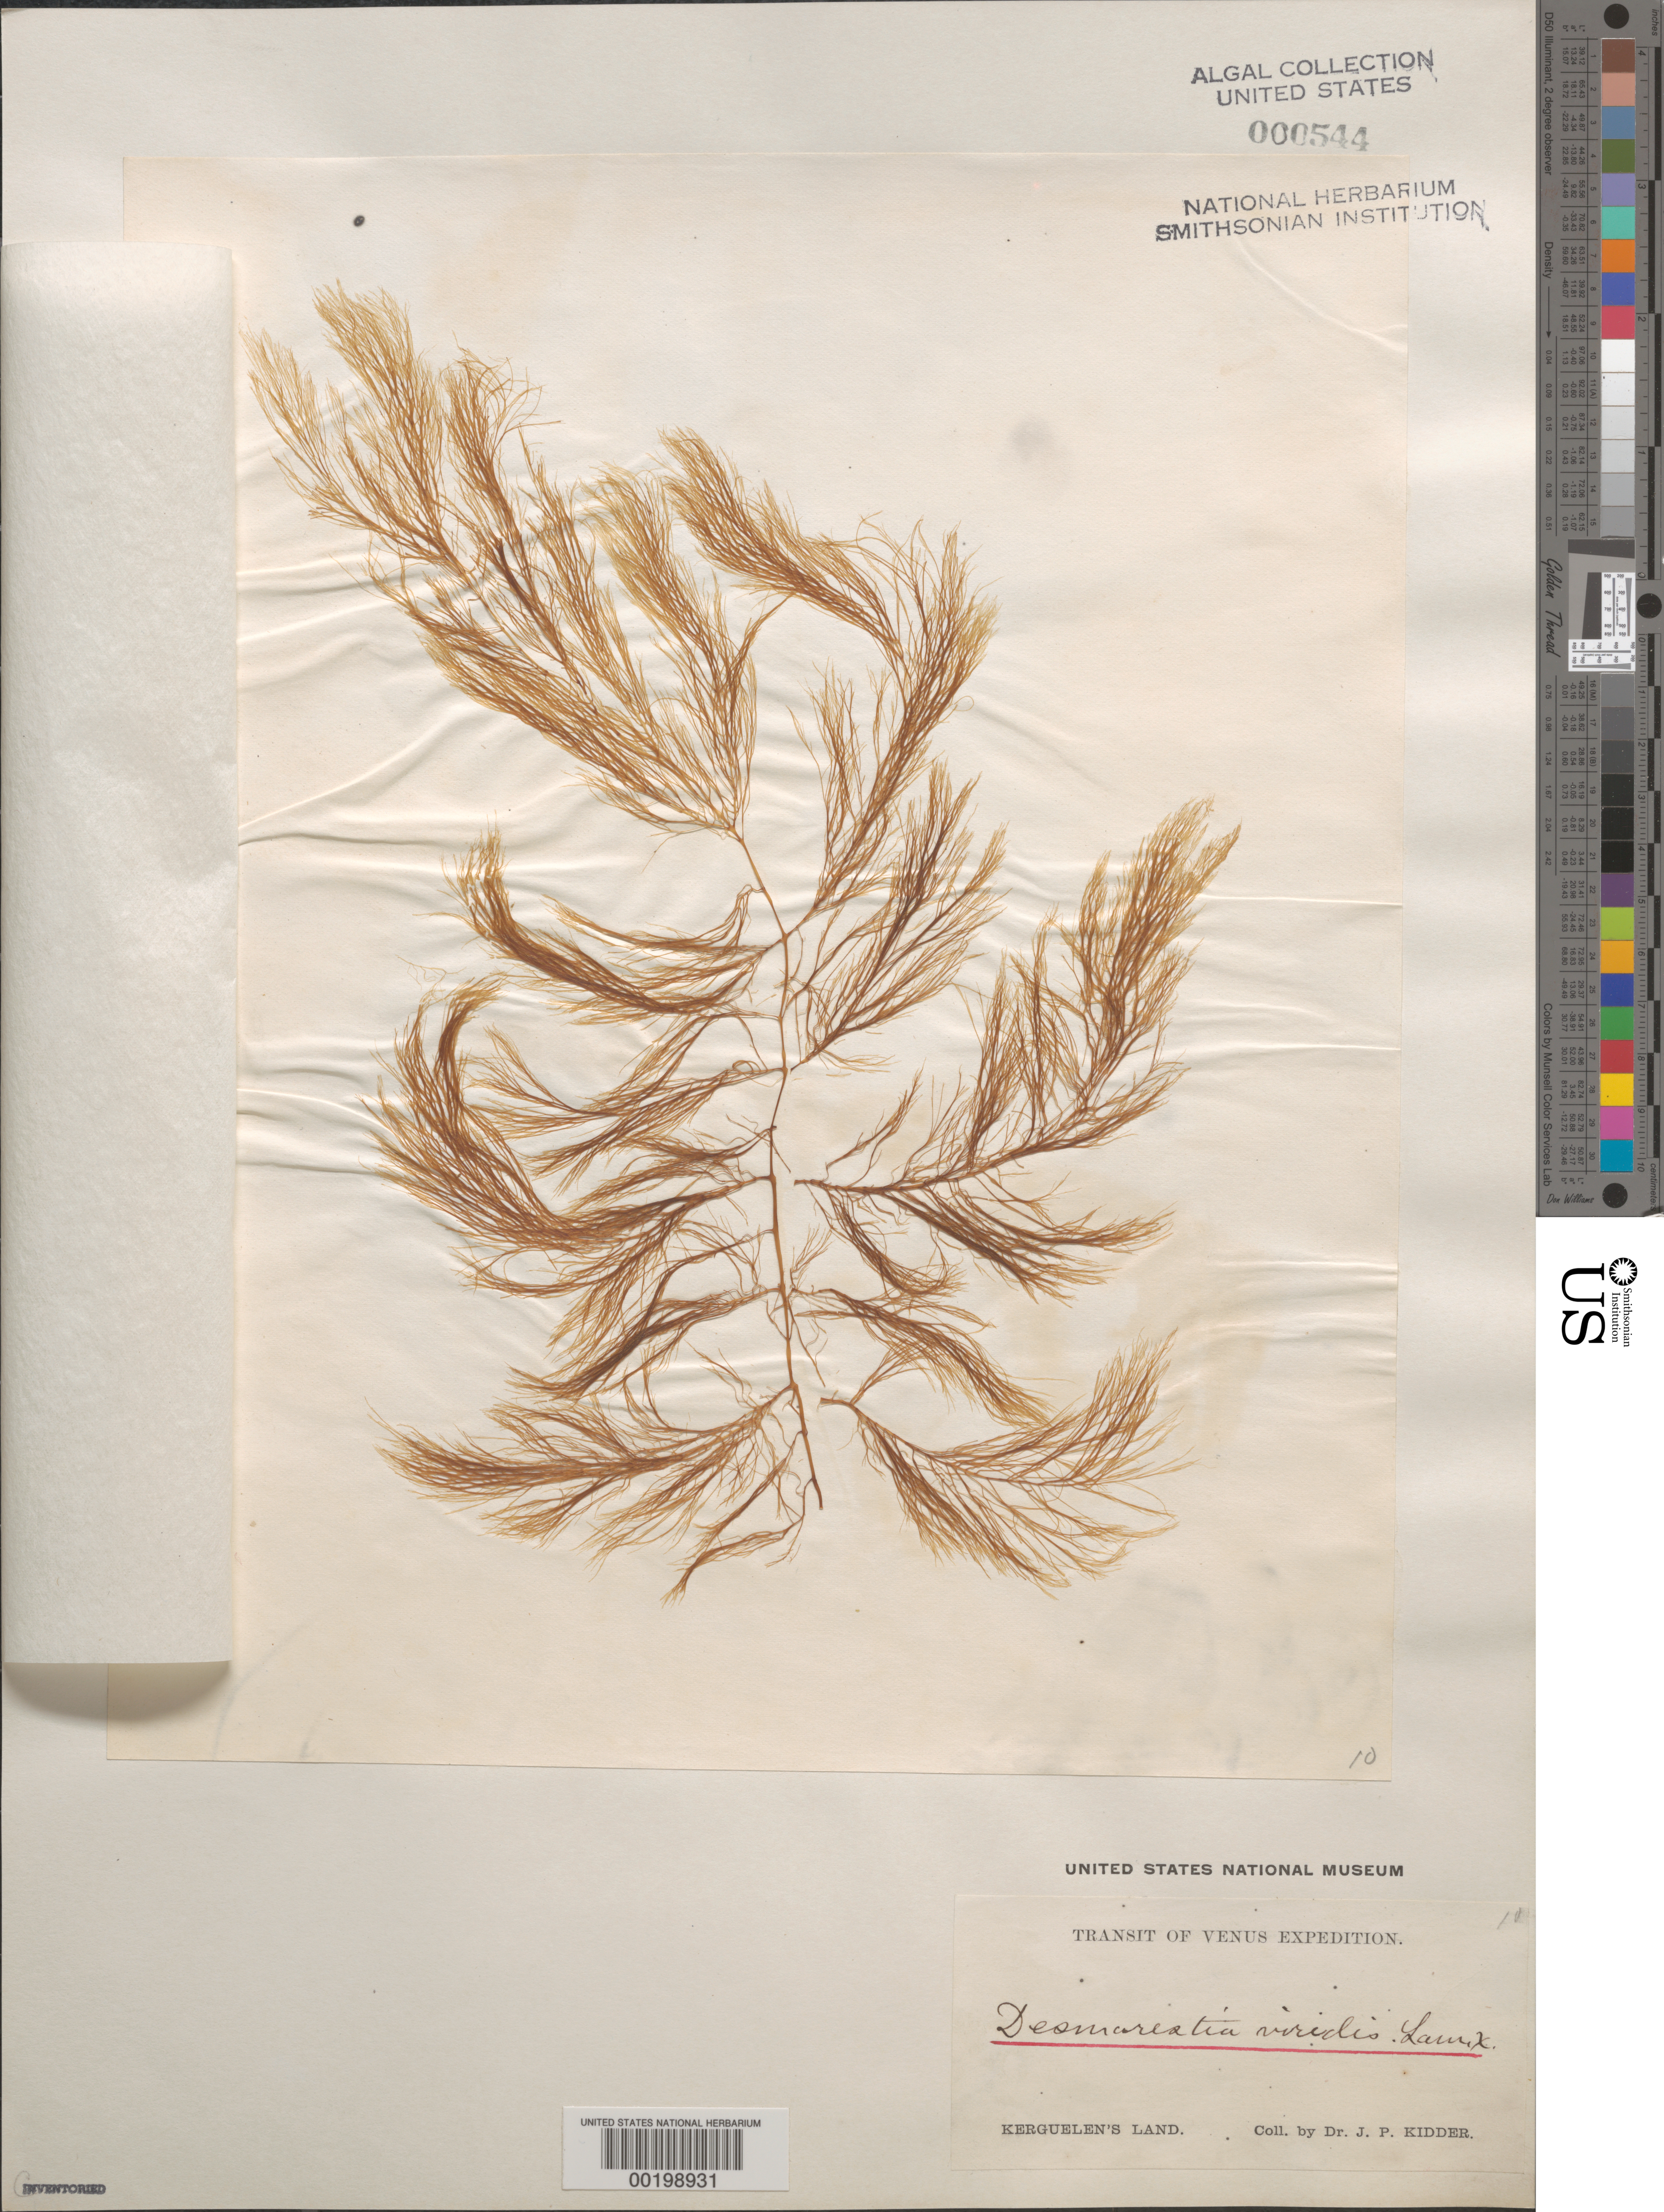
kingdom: Chromista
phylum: Ochrophyta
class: Phaeophyceae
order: Desmarestiales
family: Desmarestiaceae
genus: Desmarestia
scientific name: Desmarestia viridis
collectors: J.P. Kidder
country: French Southern Territories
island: Kerguelen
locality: (Old name: Kerguelen's Land)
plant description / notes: Transit of Venus Expedition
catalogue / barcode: US 544